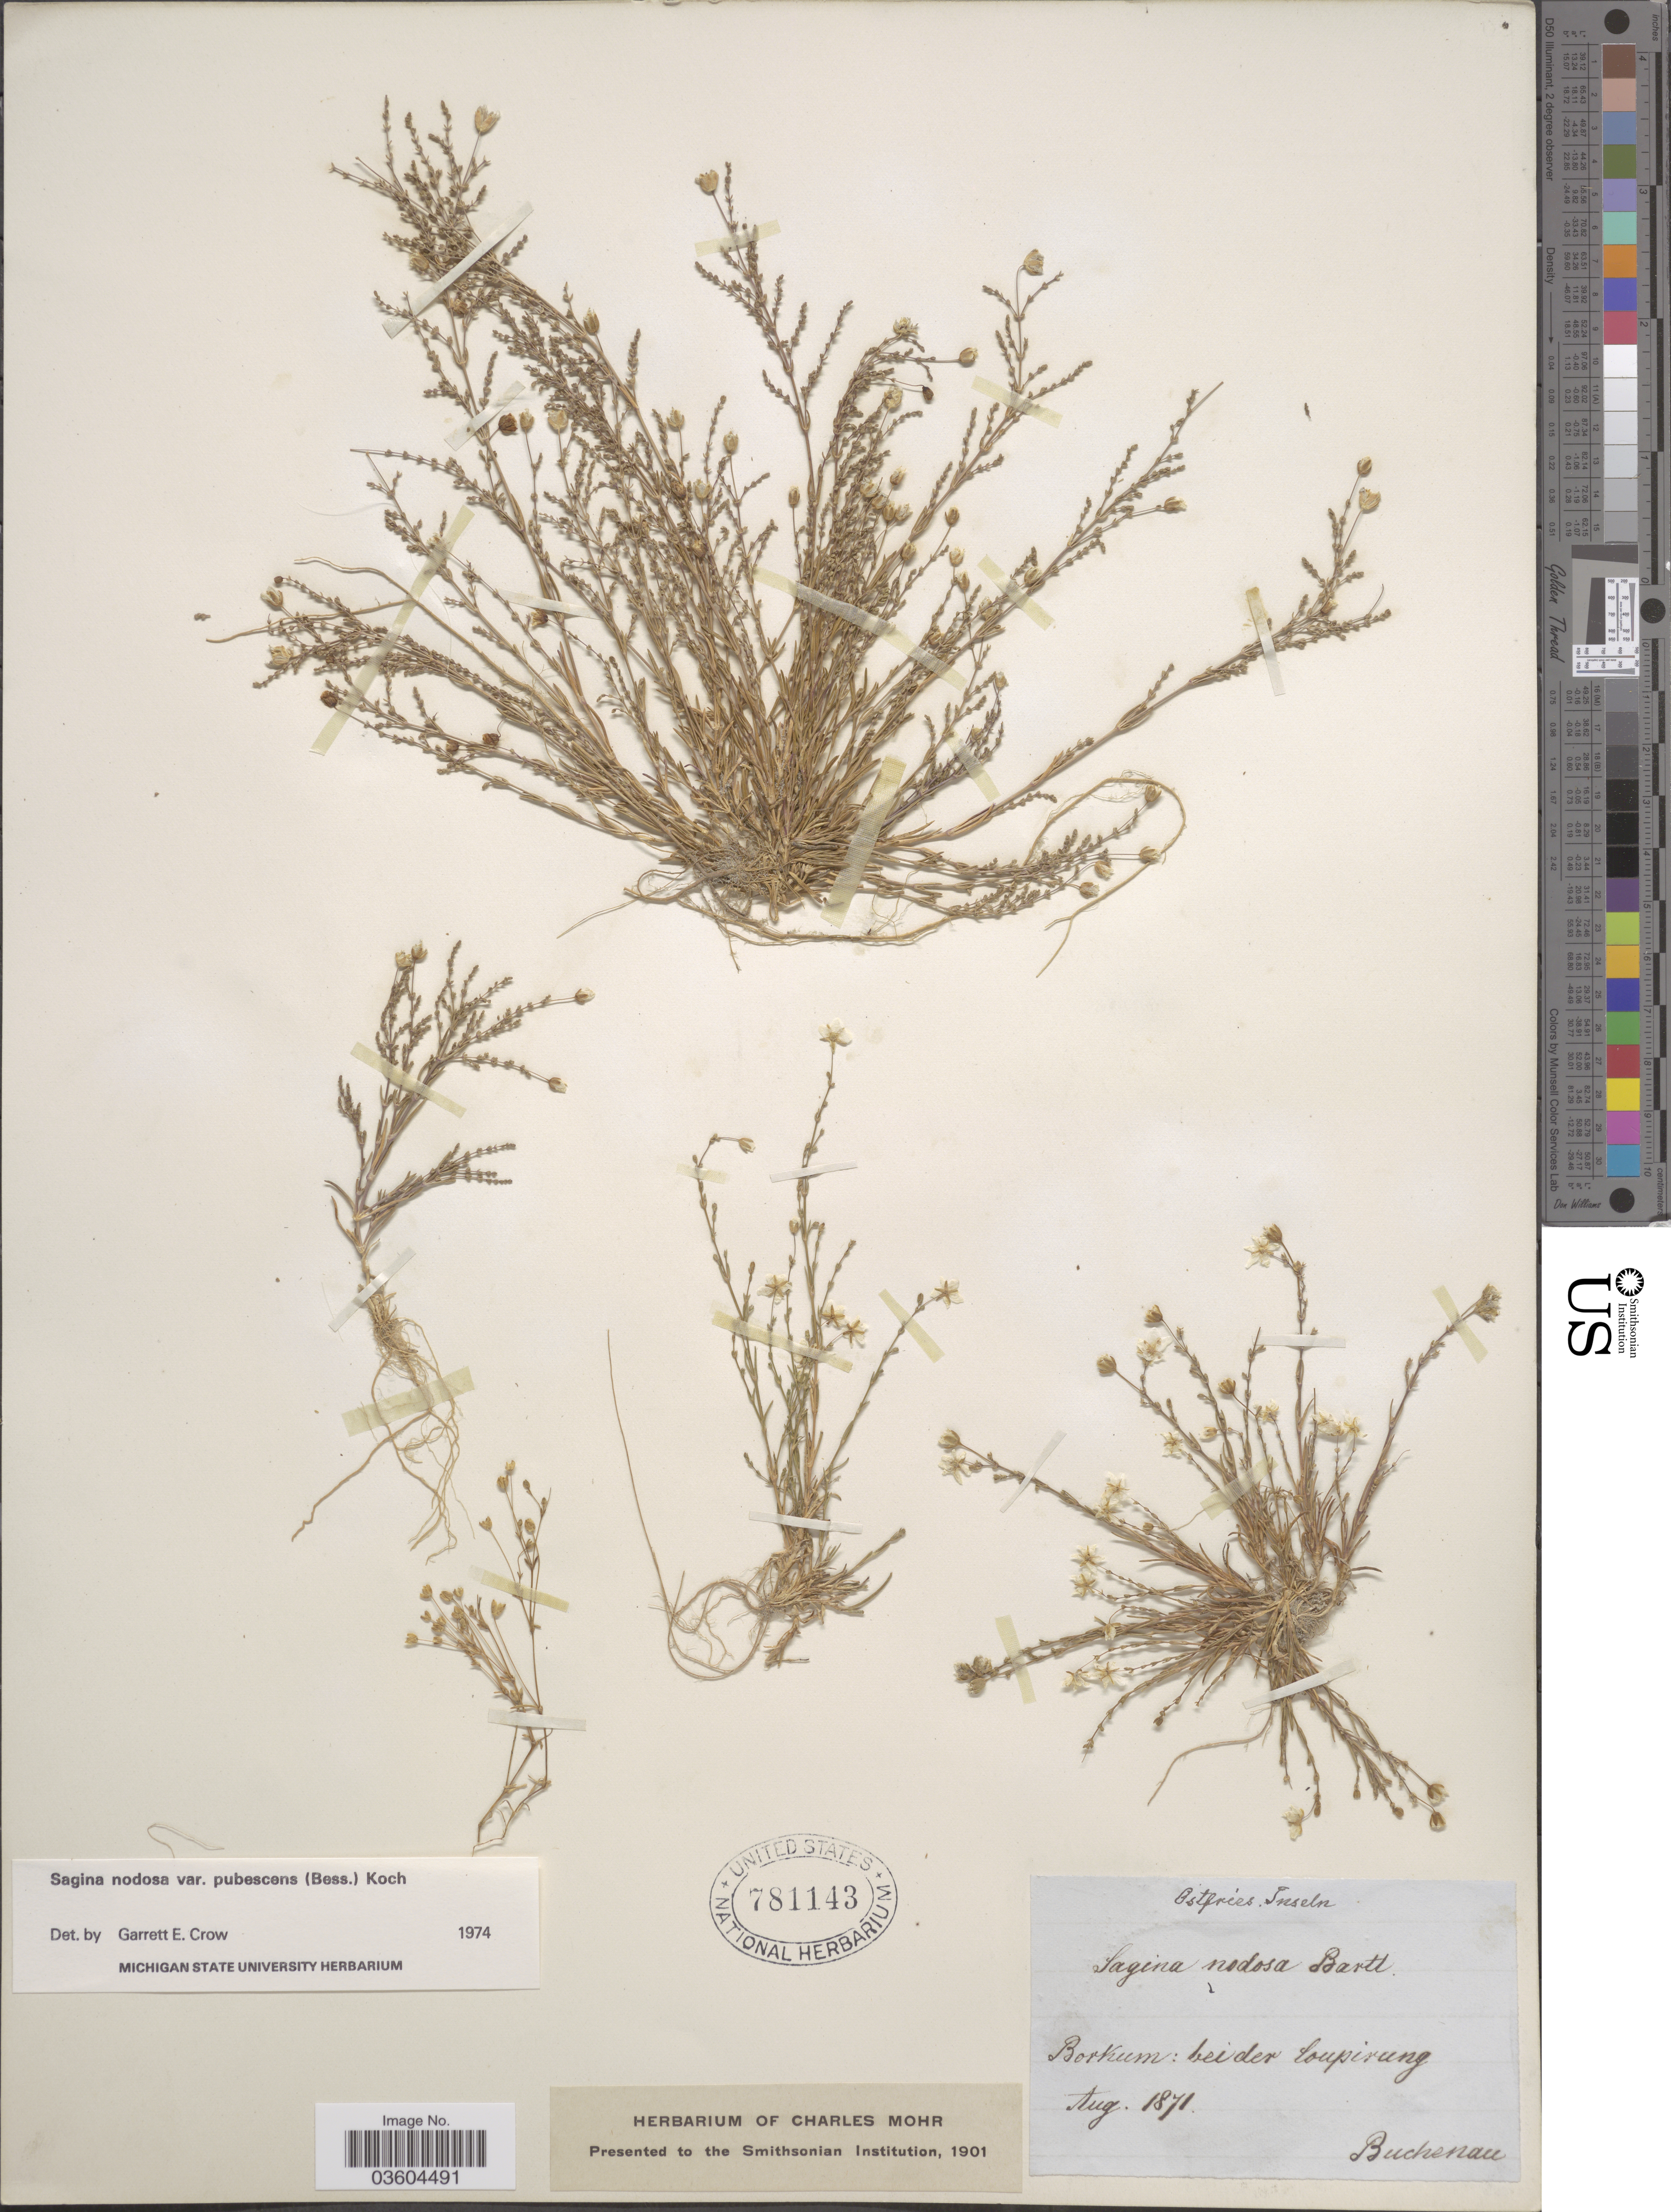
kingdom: Plantae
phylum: Tracheophyta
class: Magnoliopsida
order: Caryophyllales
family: Caryophyllaceae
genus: Sagina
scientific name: Sagina nodosa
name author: (L.) Fenzl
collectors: Buchenau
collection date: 1871-08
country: Germany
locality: Ostfries. Inseln. Borkum: bei der Coupirung.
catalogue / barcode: US 781143